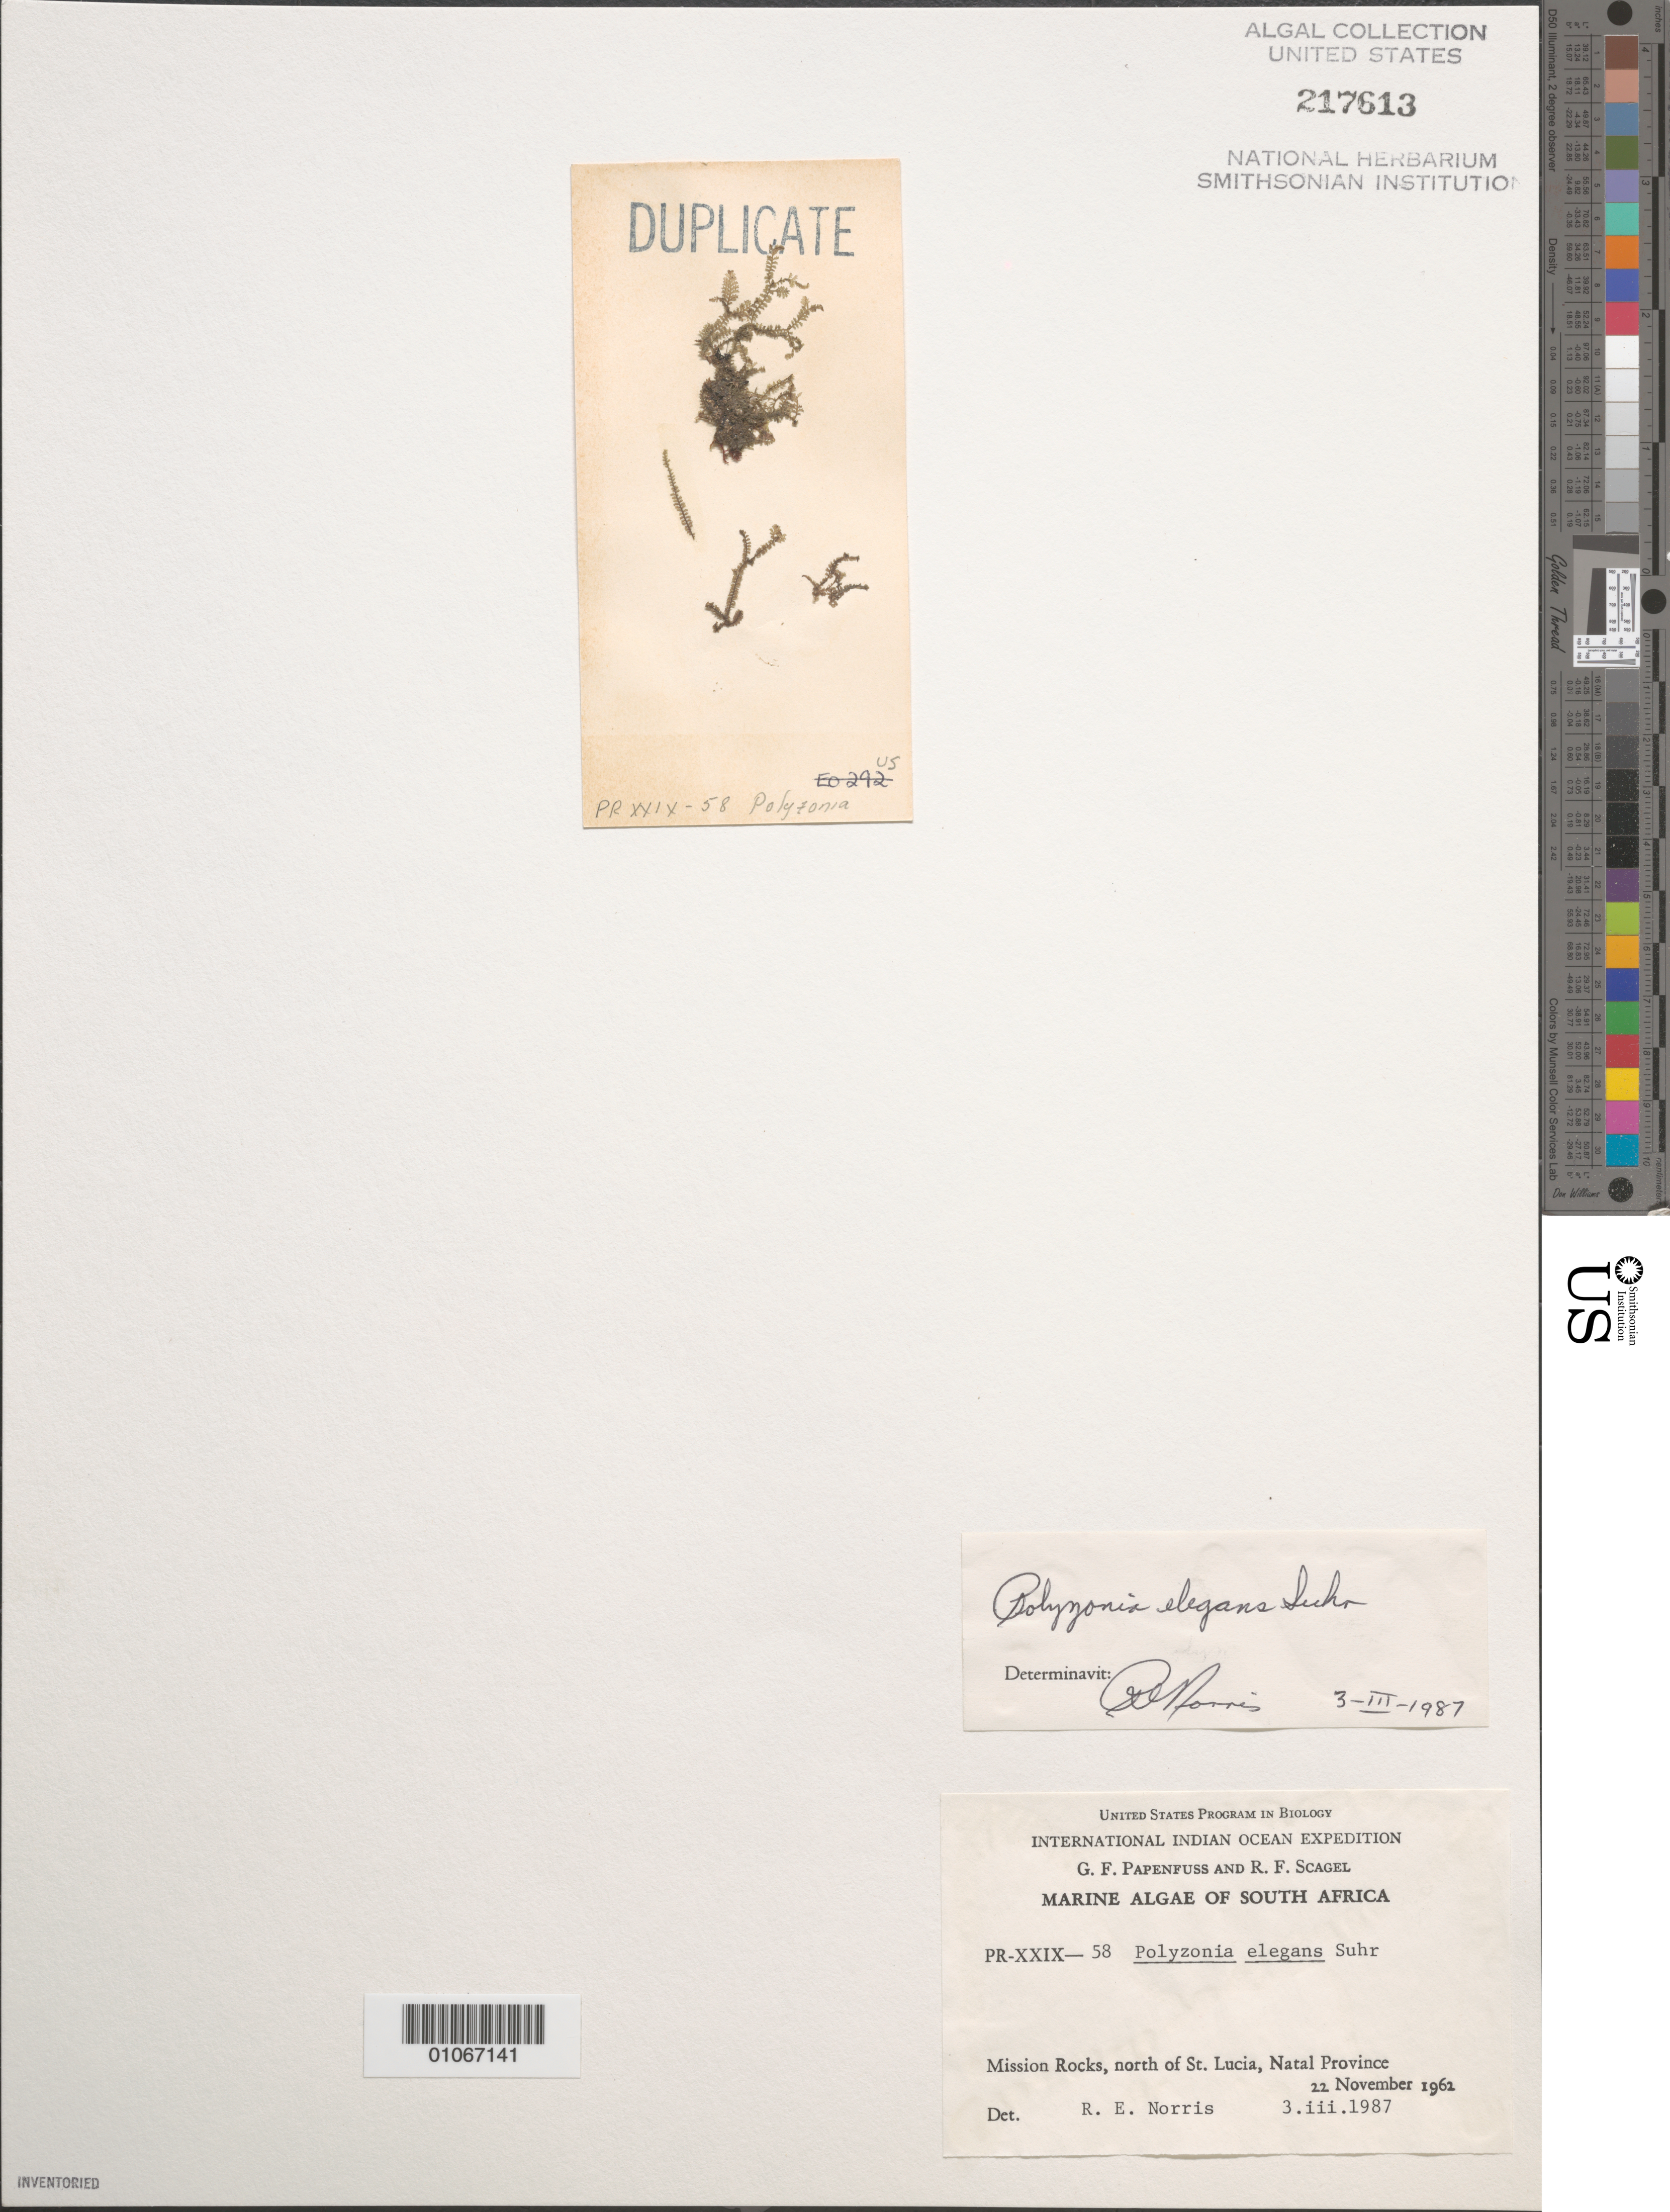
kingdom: Plantae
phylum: Rhodophyta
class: Florideophyceae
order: Ceramiales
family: Rhodomelaceae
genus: Polyzonia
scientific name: Polyzonia elegans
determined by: Norris, R. E.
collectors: G. Papenfuss & R. F. Scagel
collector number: PR-XXIX-58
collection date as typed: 22 Nov 1962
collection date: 1962-11-22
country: South Africa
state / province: KwaZulu-Natal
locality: Mission Rocks, north of St. Lucia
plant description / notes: International Indian Ocean Expedition, 1962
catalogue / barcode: US 217613